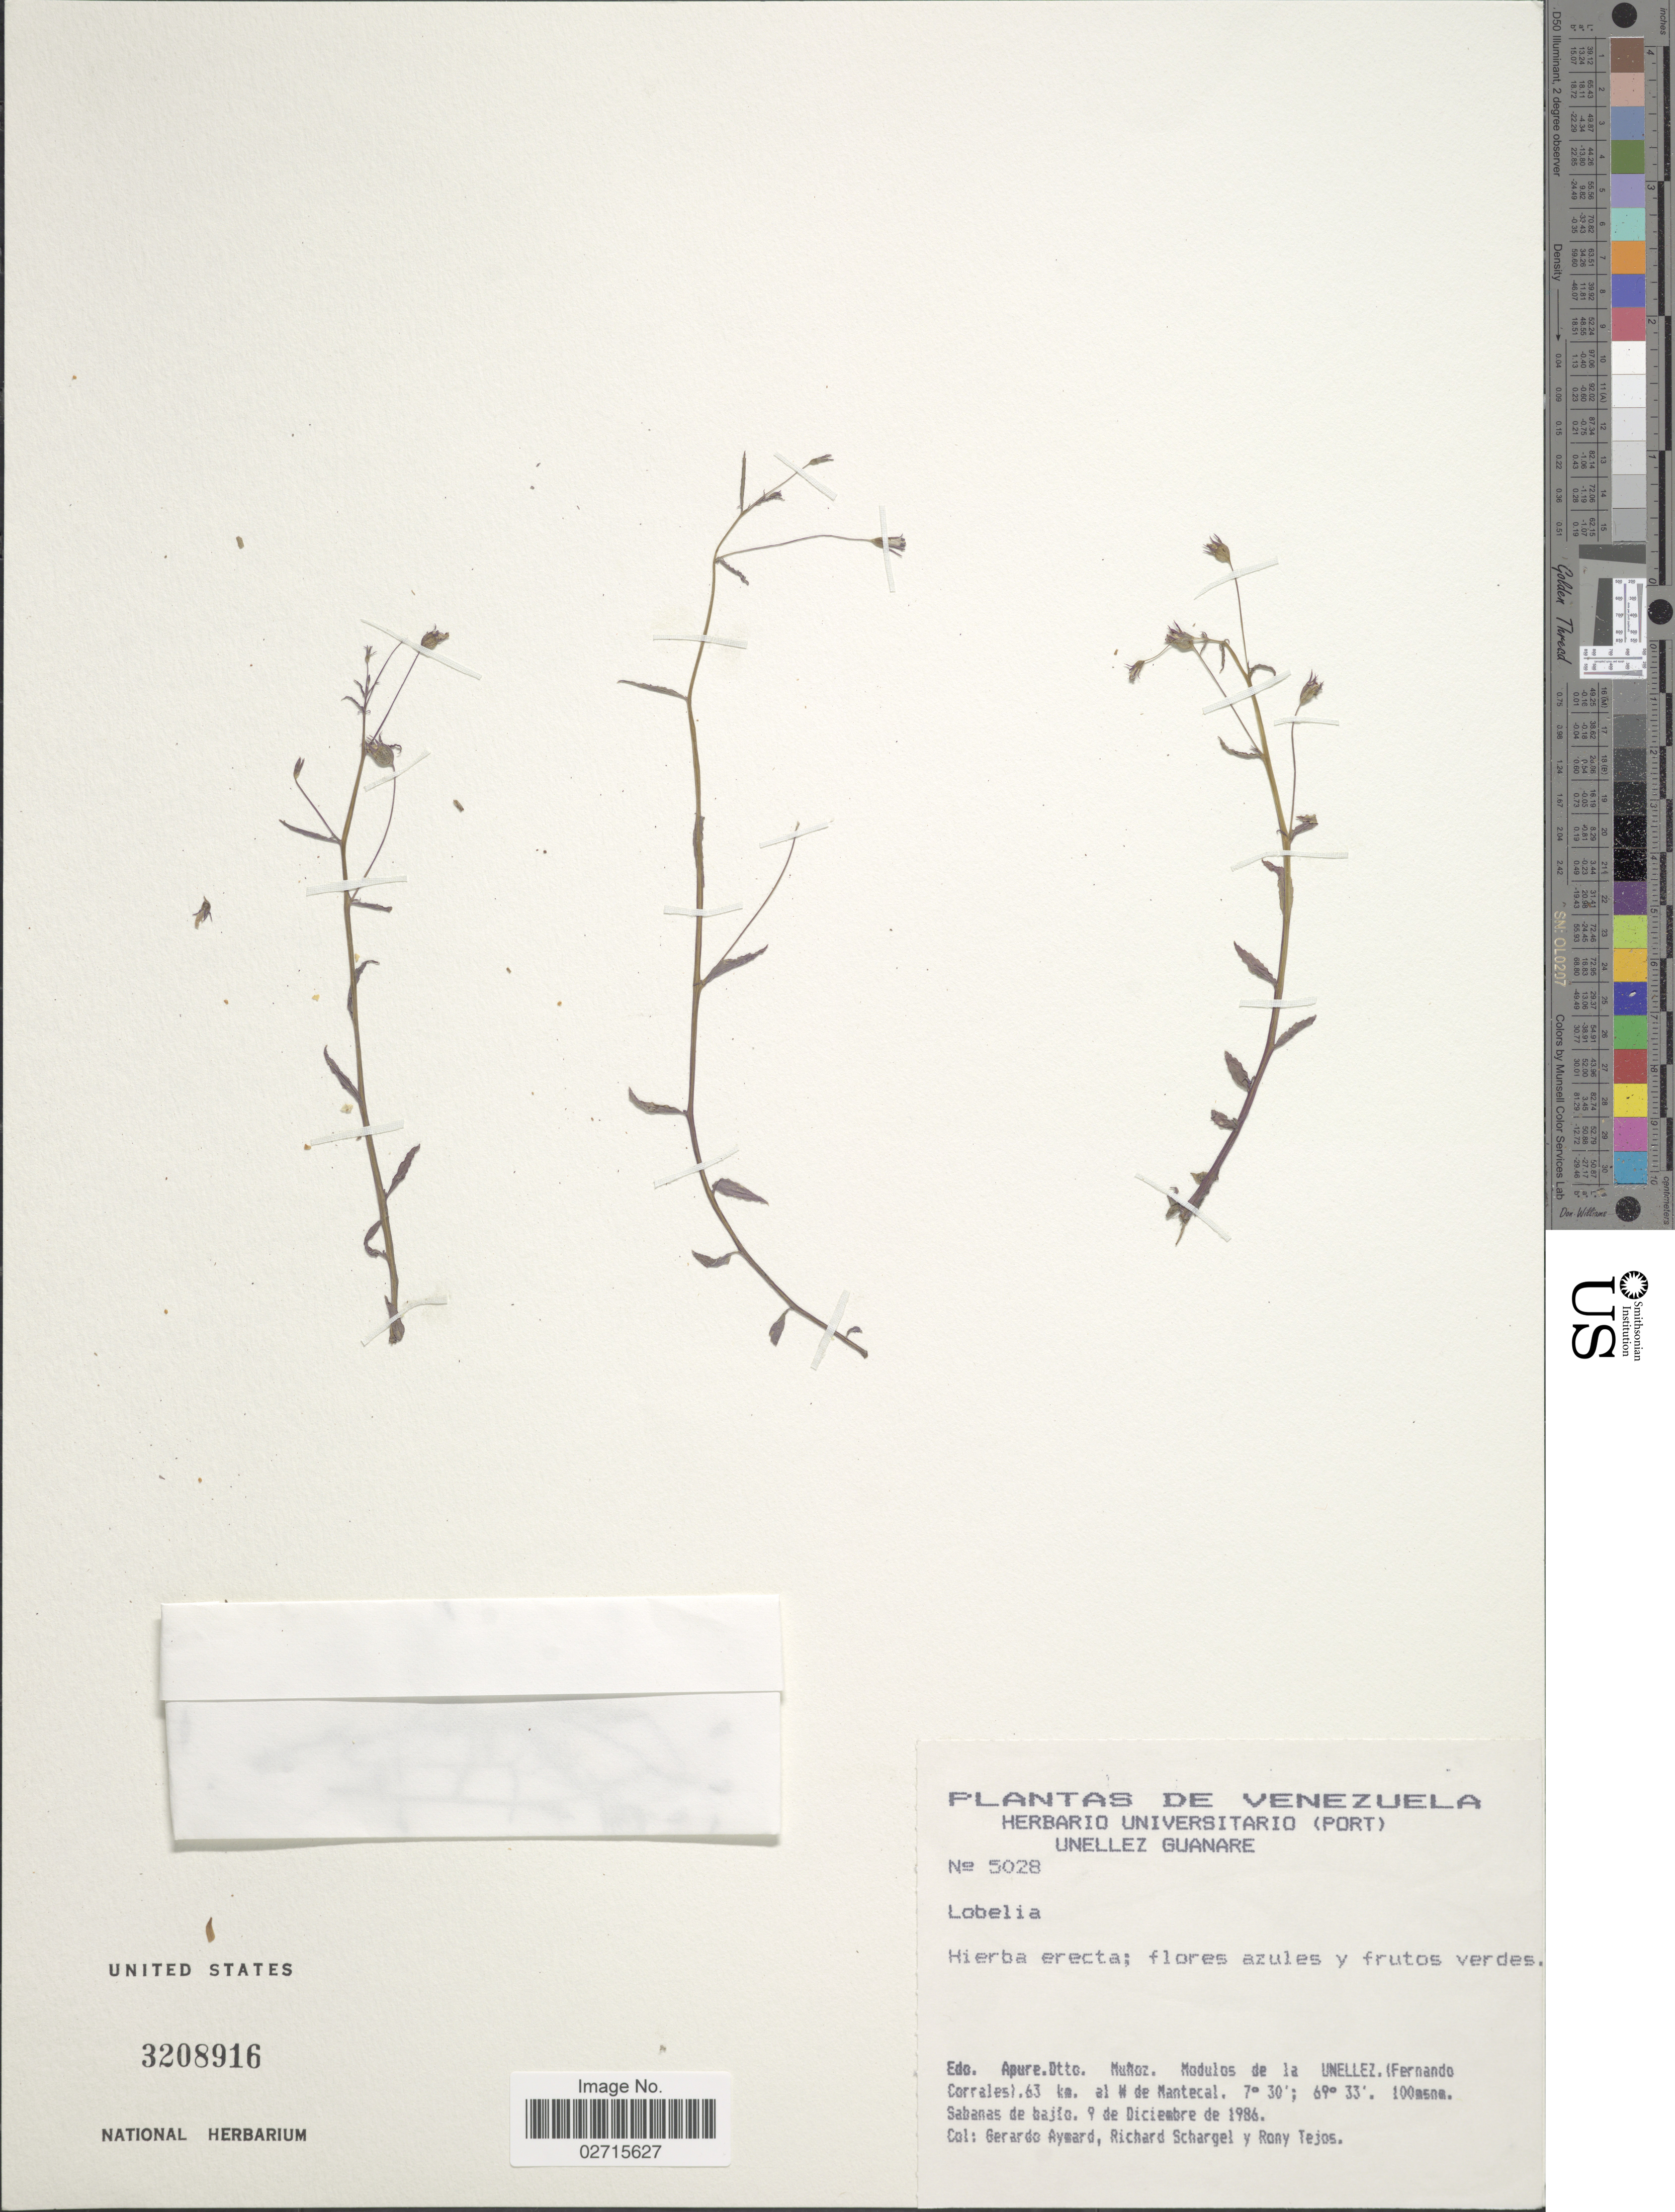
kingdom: Plantae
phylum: Tracheophyta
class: Magnoliopsida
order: Asterales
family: Campanulaceae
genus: Lobelia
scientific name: Lobelia sp.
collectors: G. A. Aymard, R. Schargel & R. Tejos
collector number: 5028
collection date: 1986-12-09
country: Venezuela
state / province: Apure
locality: Dtto. Munoz, Modulos de la Unellez, (Fernando Corrales), 63 km. al W de Mantecal.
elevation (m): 100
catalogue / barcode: US 3208916